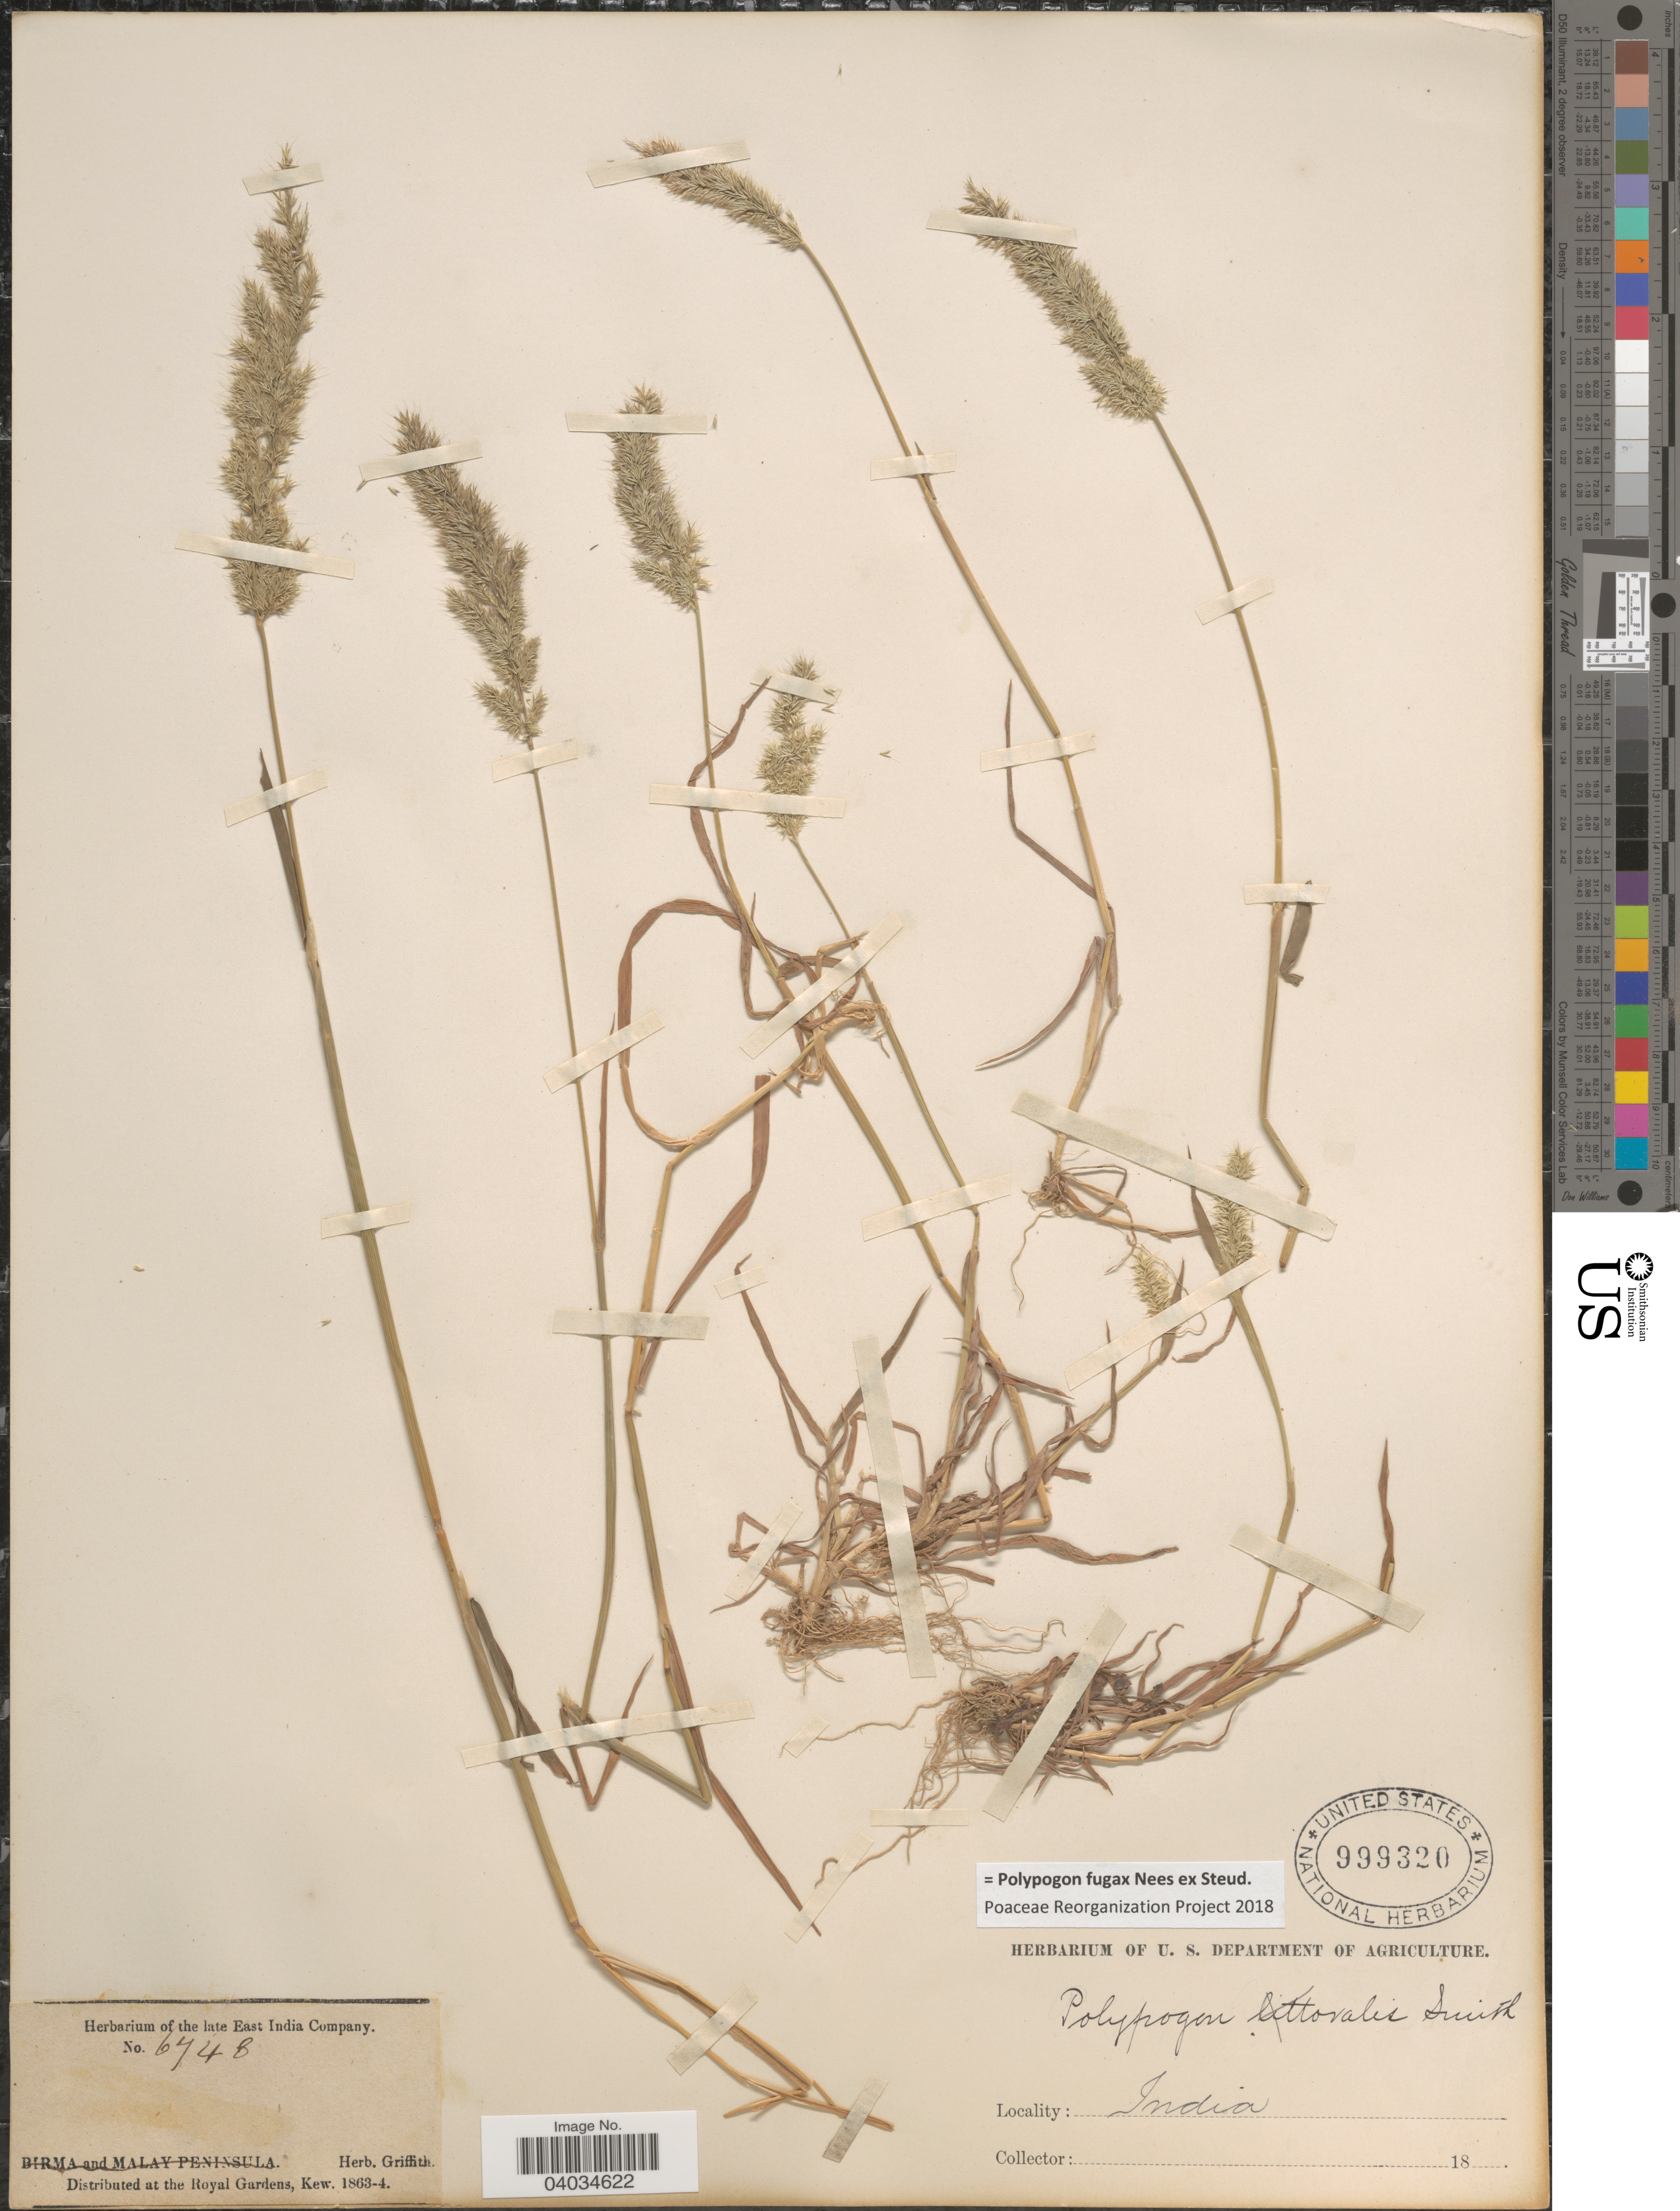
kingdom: Plantae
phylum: Tracheophyta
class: Liliopsida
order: Poales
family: Poaceae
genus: Polypogon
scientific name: Polypogon fugax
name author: Nees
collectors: ex herb. Griffith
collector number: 6748*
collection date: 1863/1864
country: India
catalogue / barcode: US 999320